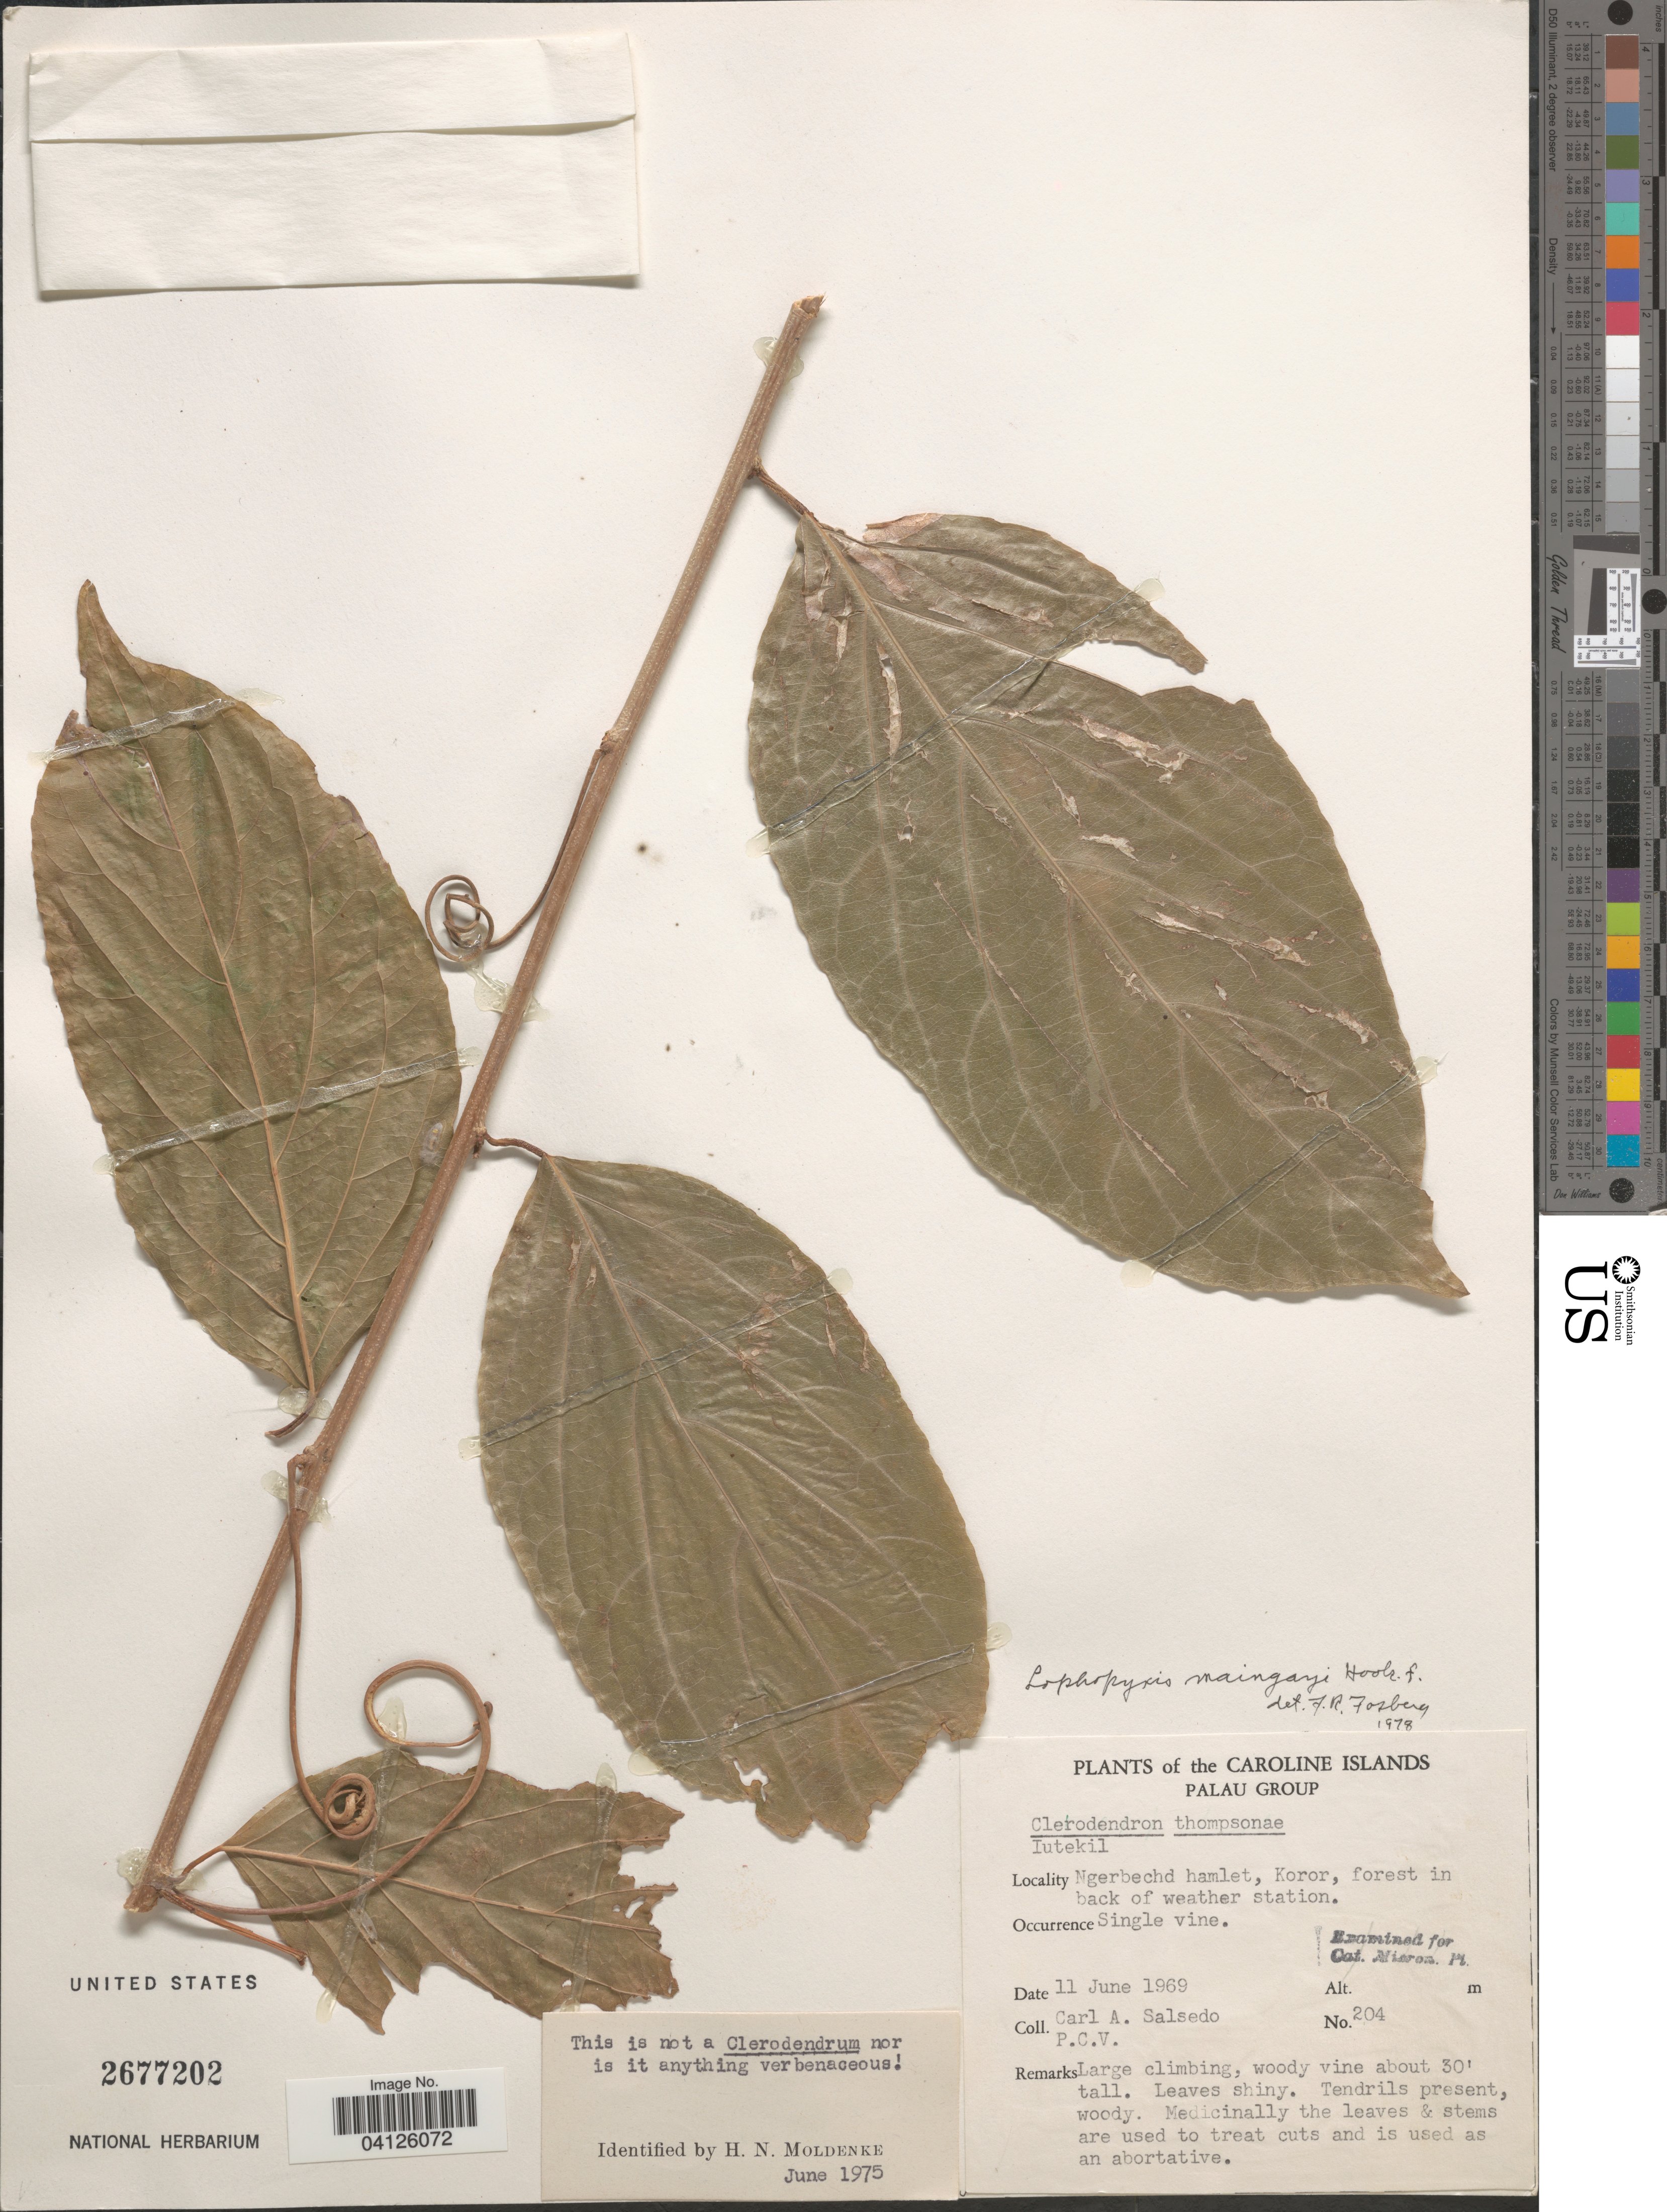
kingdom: Plantae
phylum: Tracheophyta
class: Magnoliopsida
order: Malpighiales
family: Lophopyxidaceae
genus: Lophopyxis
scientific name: Lophopyxis maingayi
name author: Hook. f.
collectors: C.A. Salsedo & P. C. V.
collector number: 204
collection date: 1969-06-11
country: Palau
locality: Caroline Islands. Palau Group. Ngerbechd hamlet, Koror, forest in back of weather station.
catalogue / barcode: US 2677202